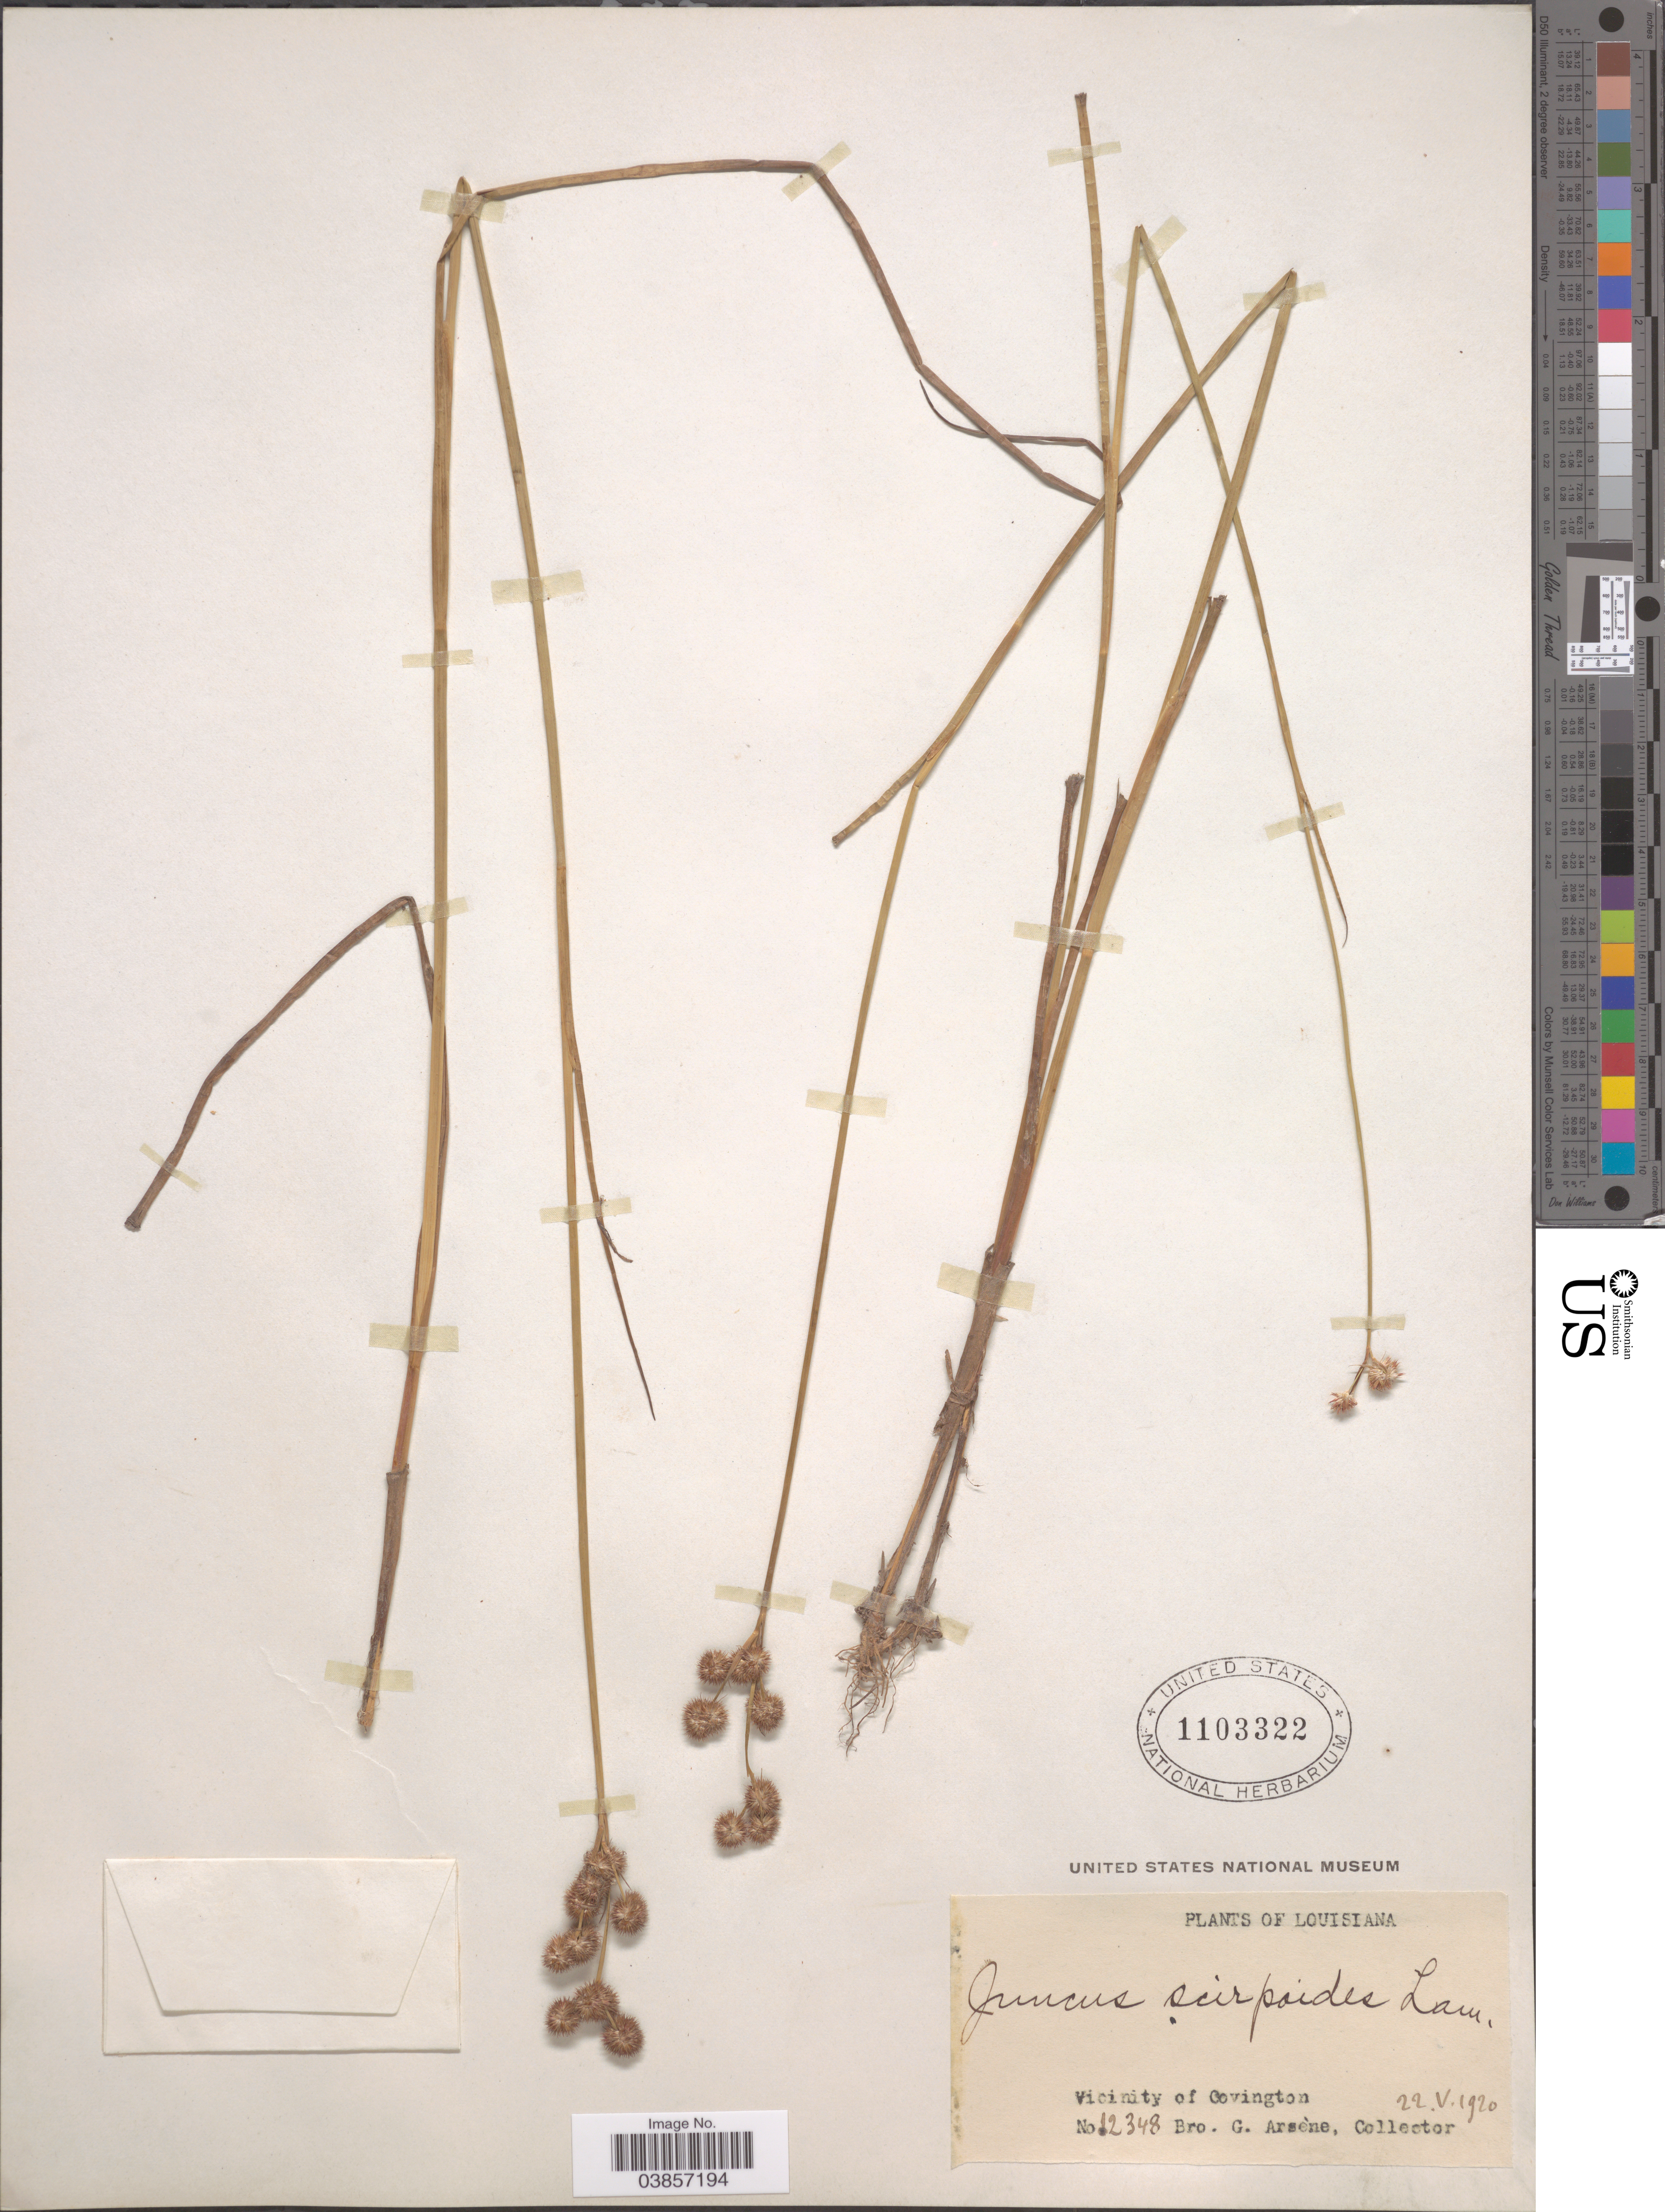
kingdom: Plantae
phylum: Tracheophyta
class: Liliopsida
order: Poales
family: Juncaceae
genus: Juncus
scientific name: Juncus scirpoides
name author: Lam.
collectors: Bro. G. Arsène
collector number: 12348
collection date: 1920-05-22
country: United States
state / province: Louisiana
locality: Vicinity of Covington.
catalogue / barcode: US 1103322